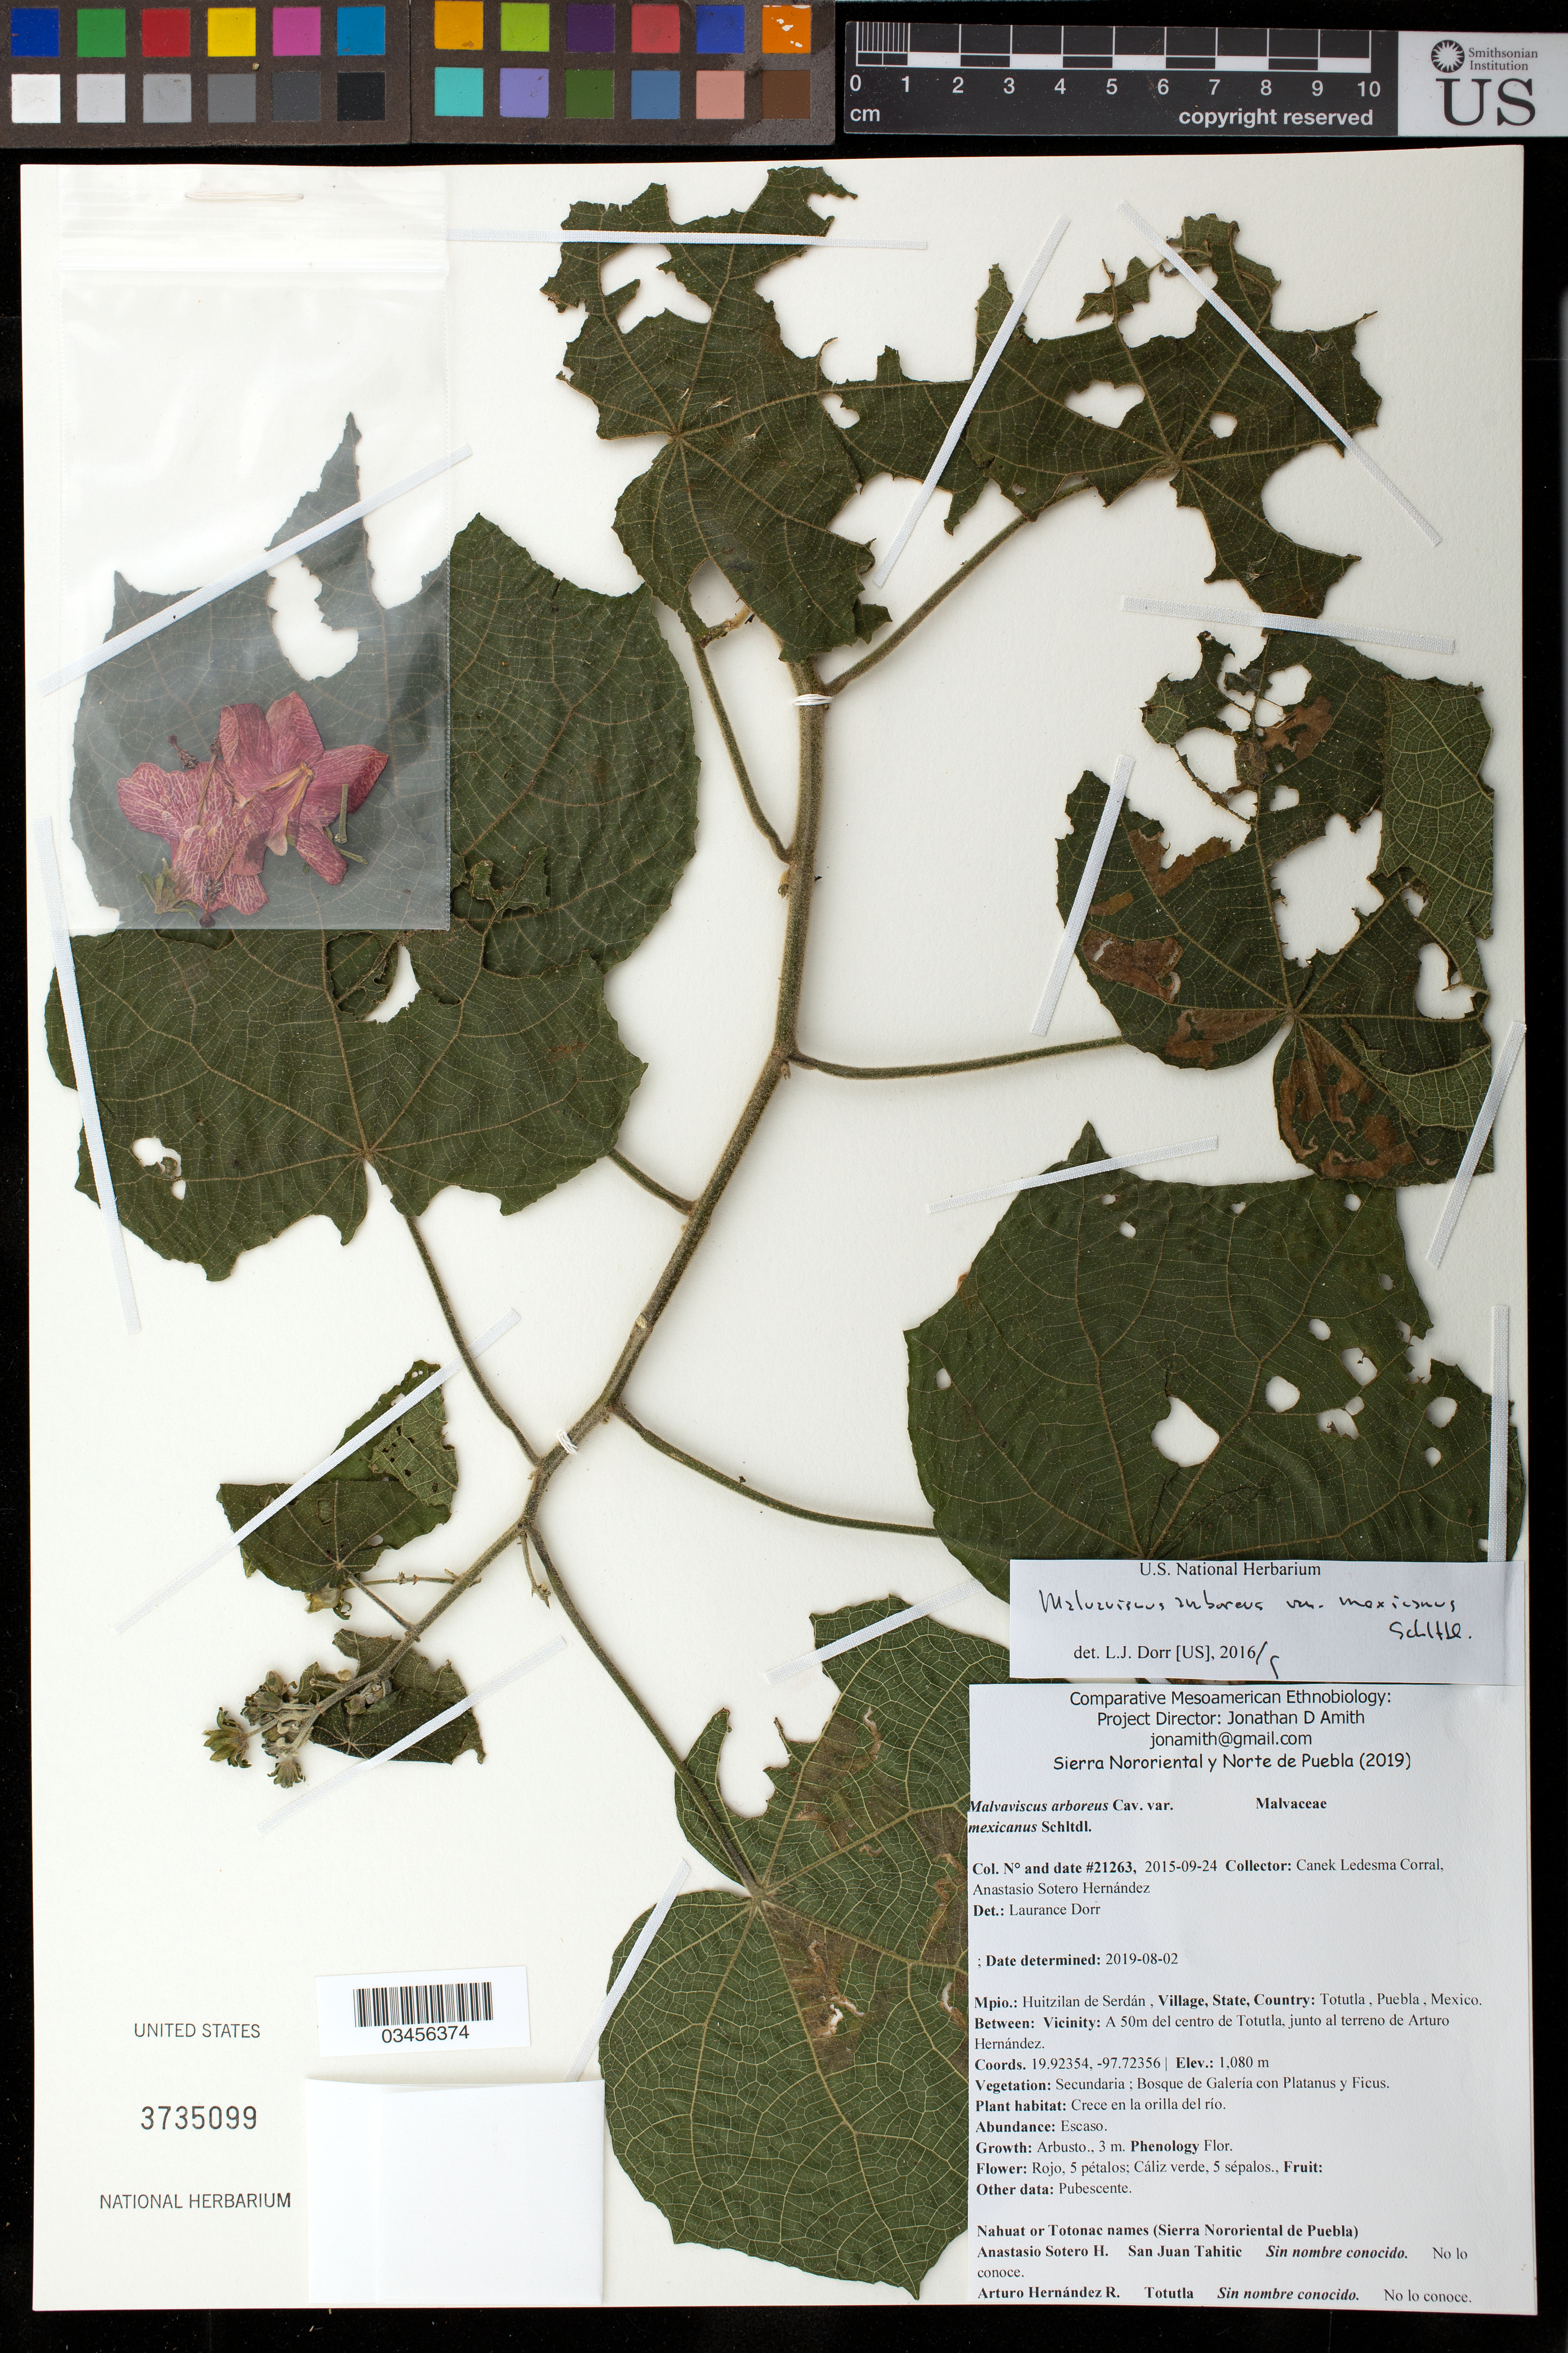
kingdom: Plantae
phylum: Tracheophyta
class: Magnoliopsida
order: Malvales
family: Malvaceae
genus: Malvaviscus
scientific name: Malvaviscus arboreus var. mexicanus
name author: Schltdl.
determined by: Dorr, L. J., (BOT), Smithsonian Institution - National Museum of Natural History (UNITED STATES)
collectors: Canek Ledesma C. & A. Sotero H.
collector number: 21263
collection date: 2015-09-24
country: México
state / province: Puebla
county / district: Huitzilan de Serdán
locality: PUEBLO: Totutla; LOCALIDAD EXACTA: A 50 m del centro de Totutla, junto al terreno de Arturo Hernández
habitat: Bosque de galería con Platanus y Ficus | Crece en la orilla del río.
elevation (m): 1080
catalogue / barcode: US 3735099